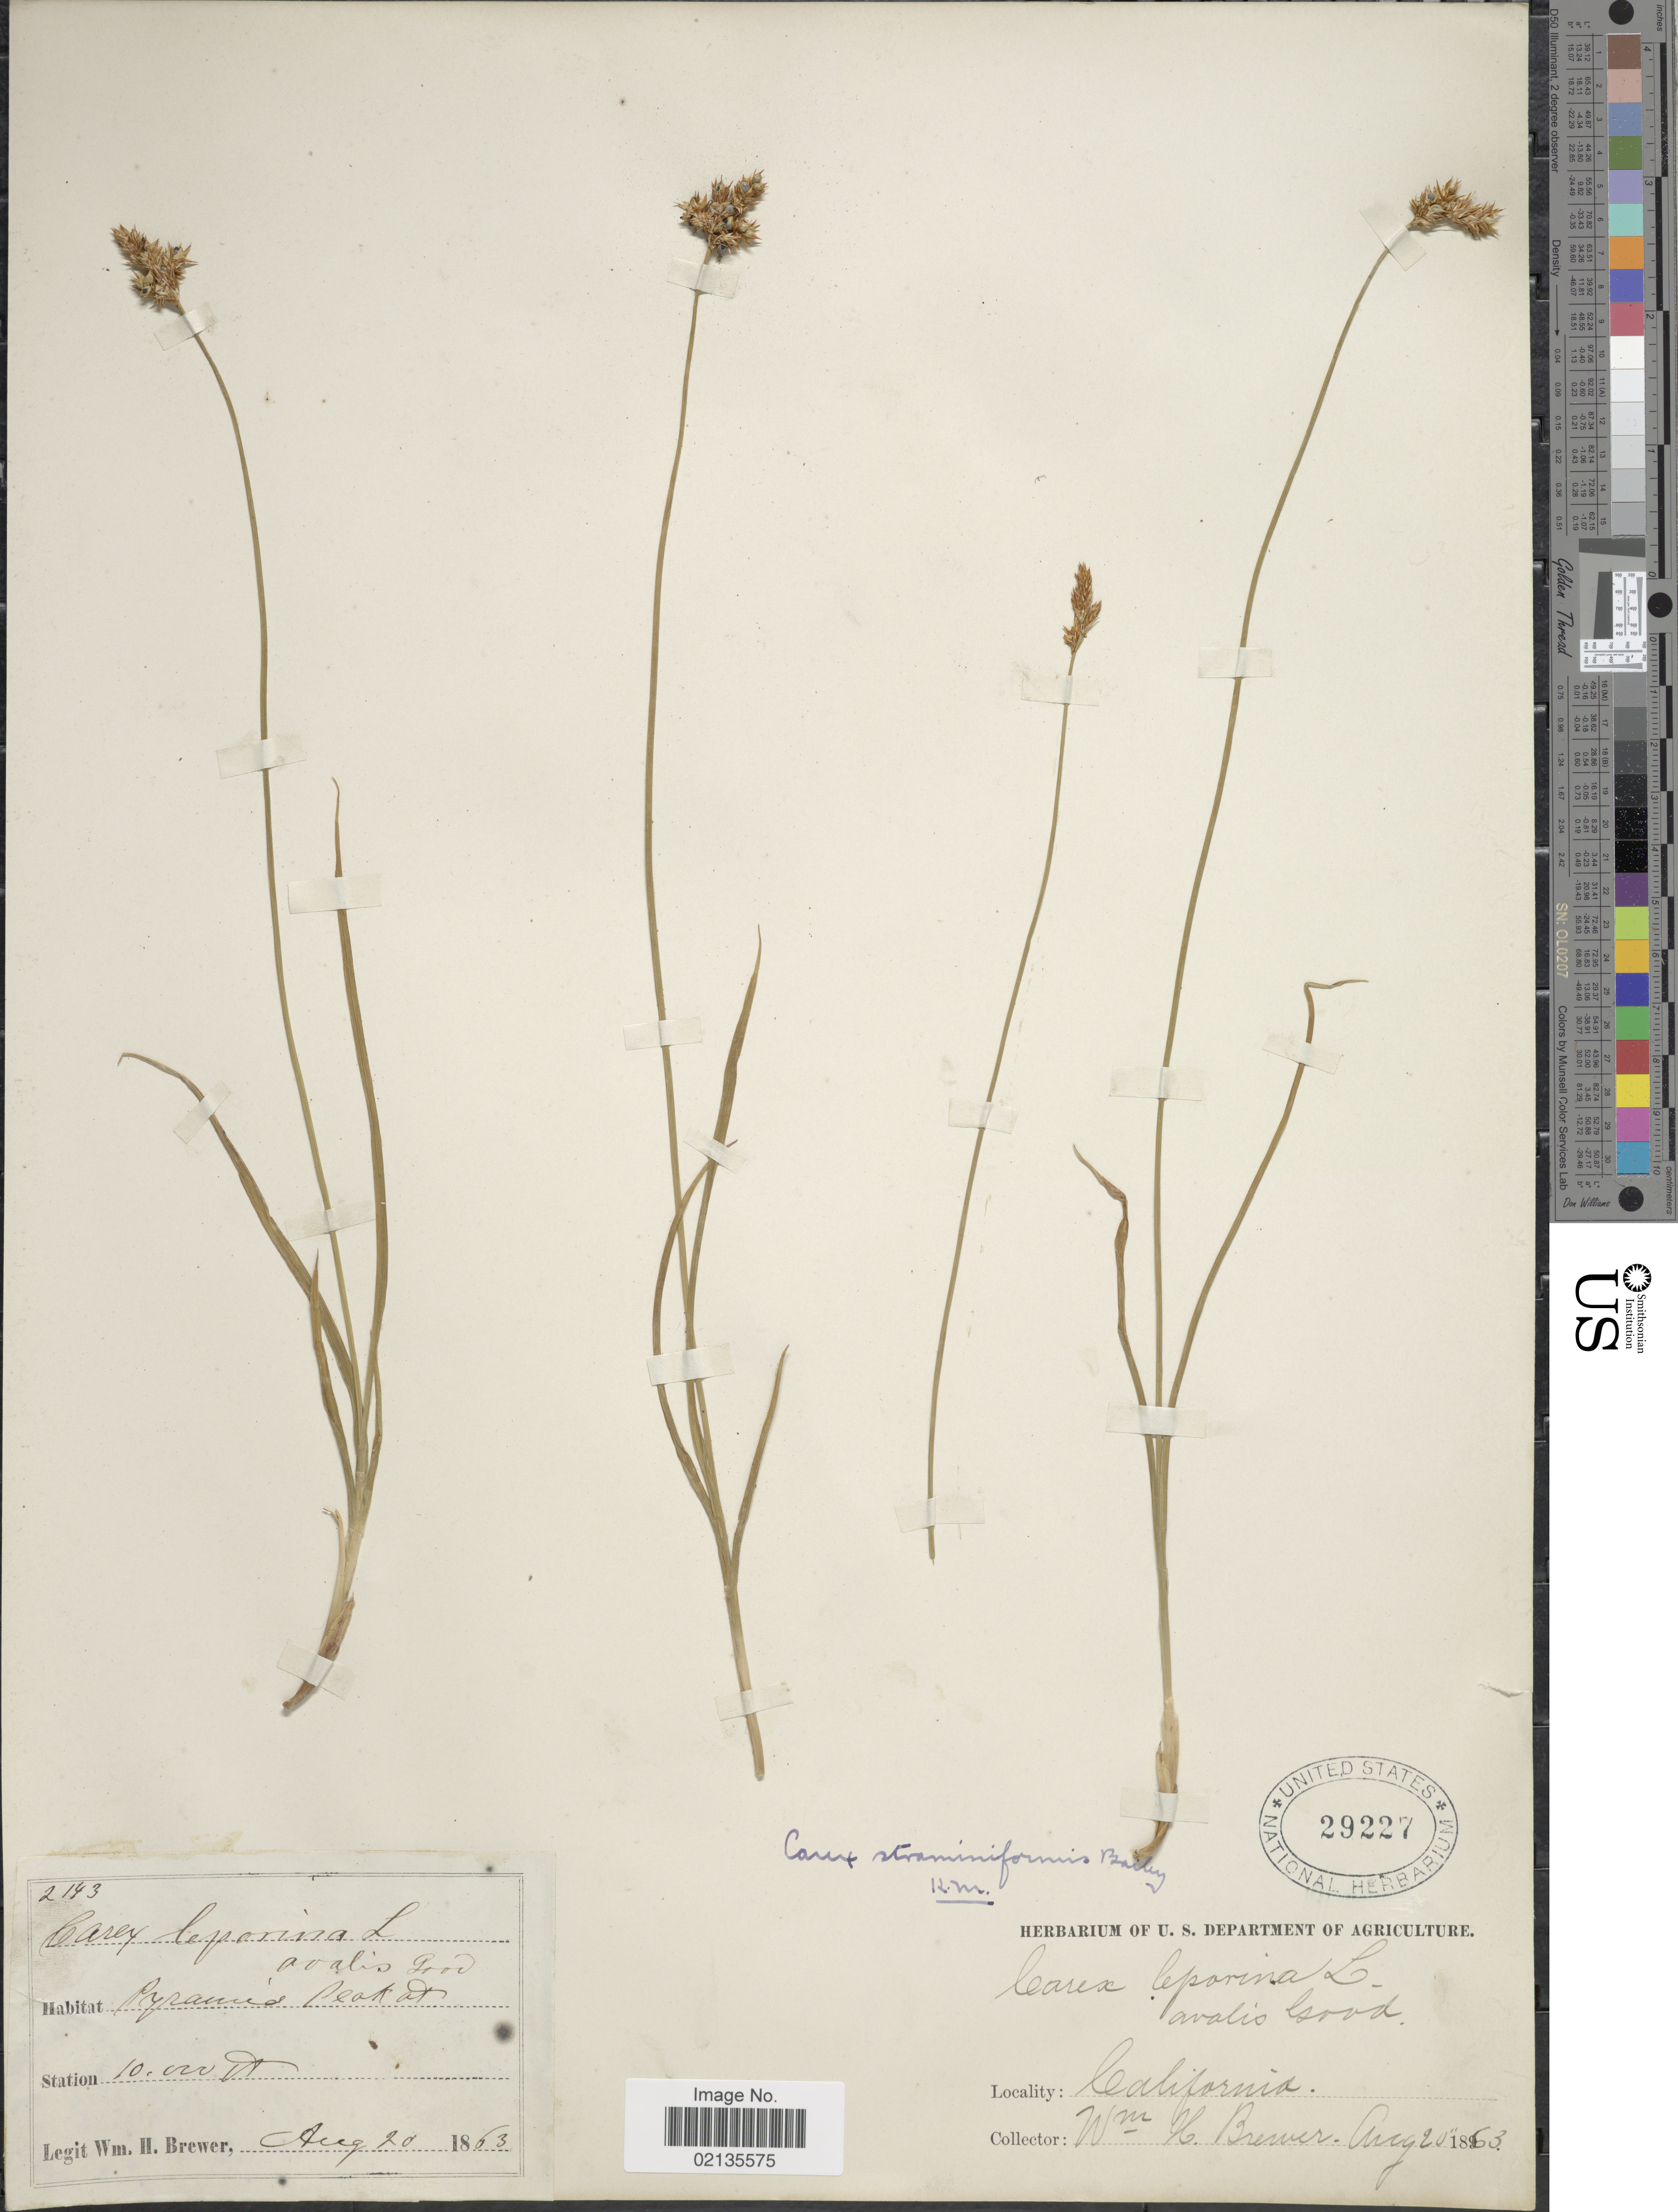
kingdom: Plantae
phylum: Tracheophyta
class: Liliopsida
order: Poales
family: Cyperaceae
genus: Carex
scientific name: Carex straminiformis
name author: L.H. Bailey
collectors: W. H. Brewer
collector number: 2143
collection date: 1863-08-20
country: United States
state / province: California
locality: Pyramid Peak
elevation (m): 3048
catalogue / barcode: US 29227